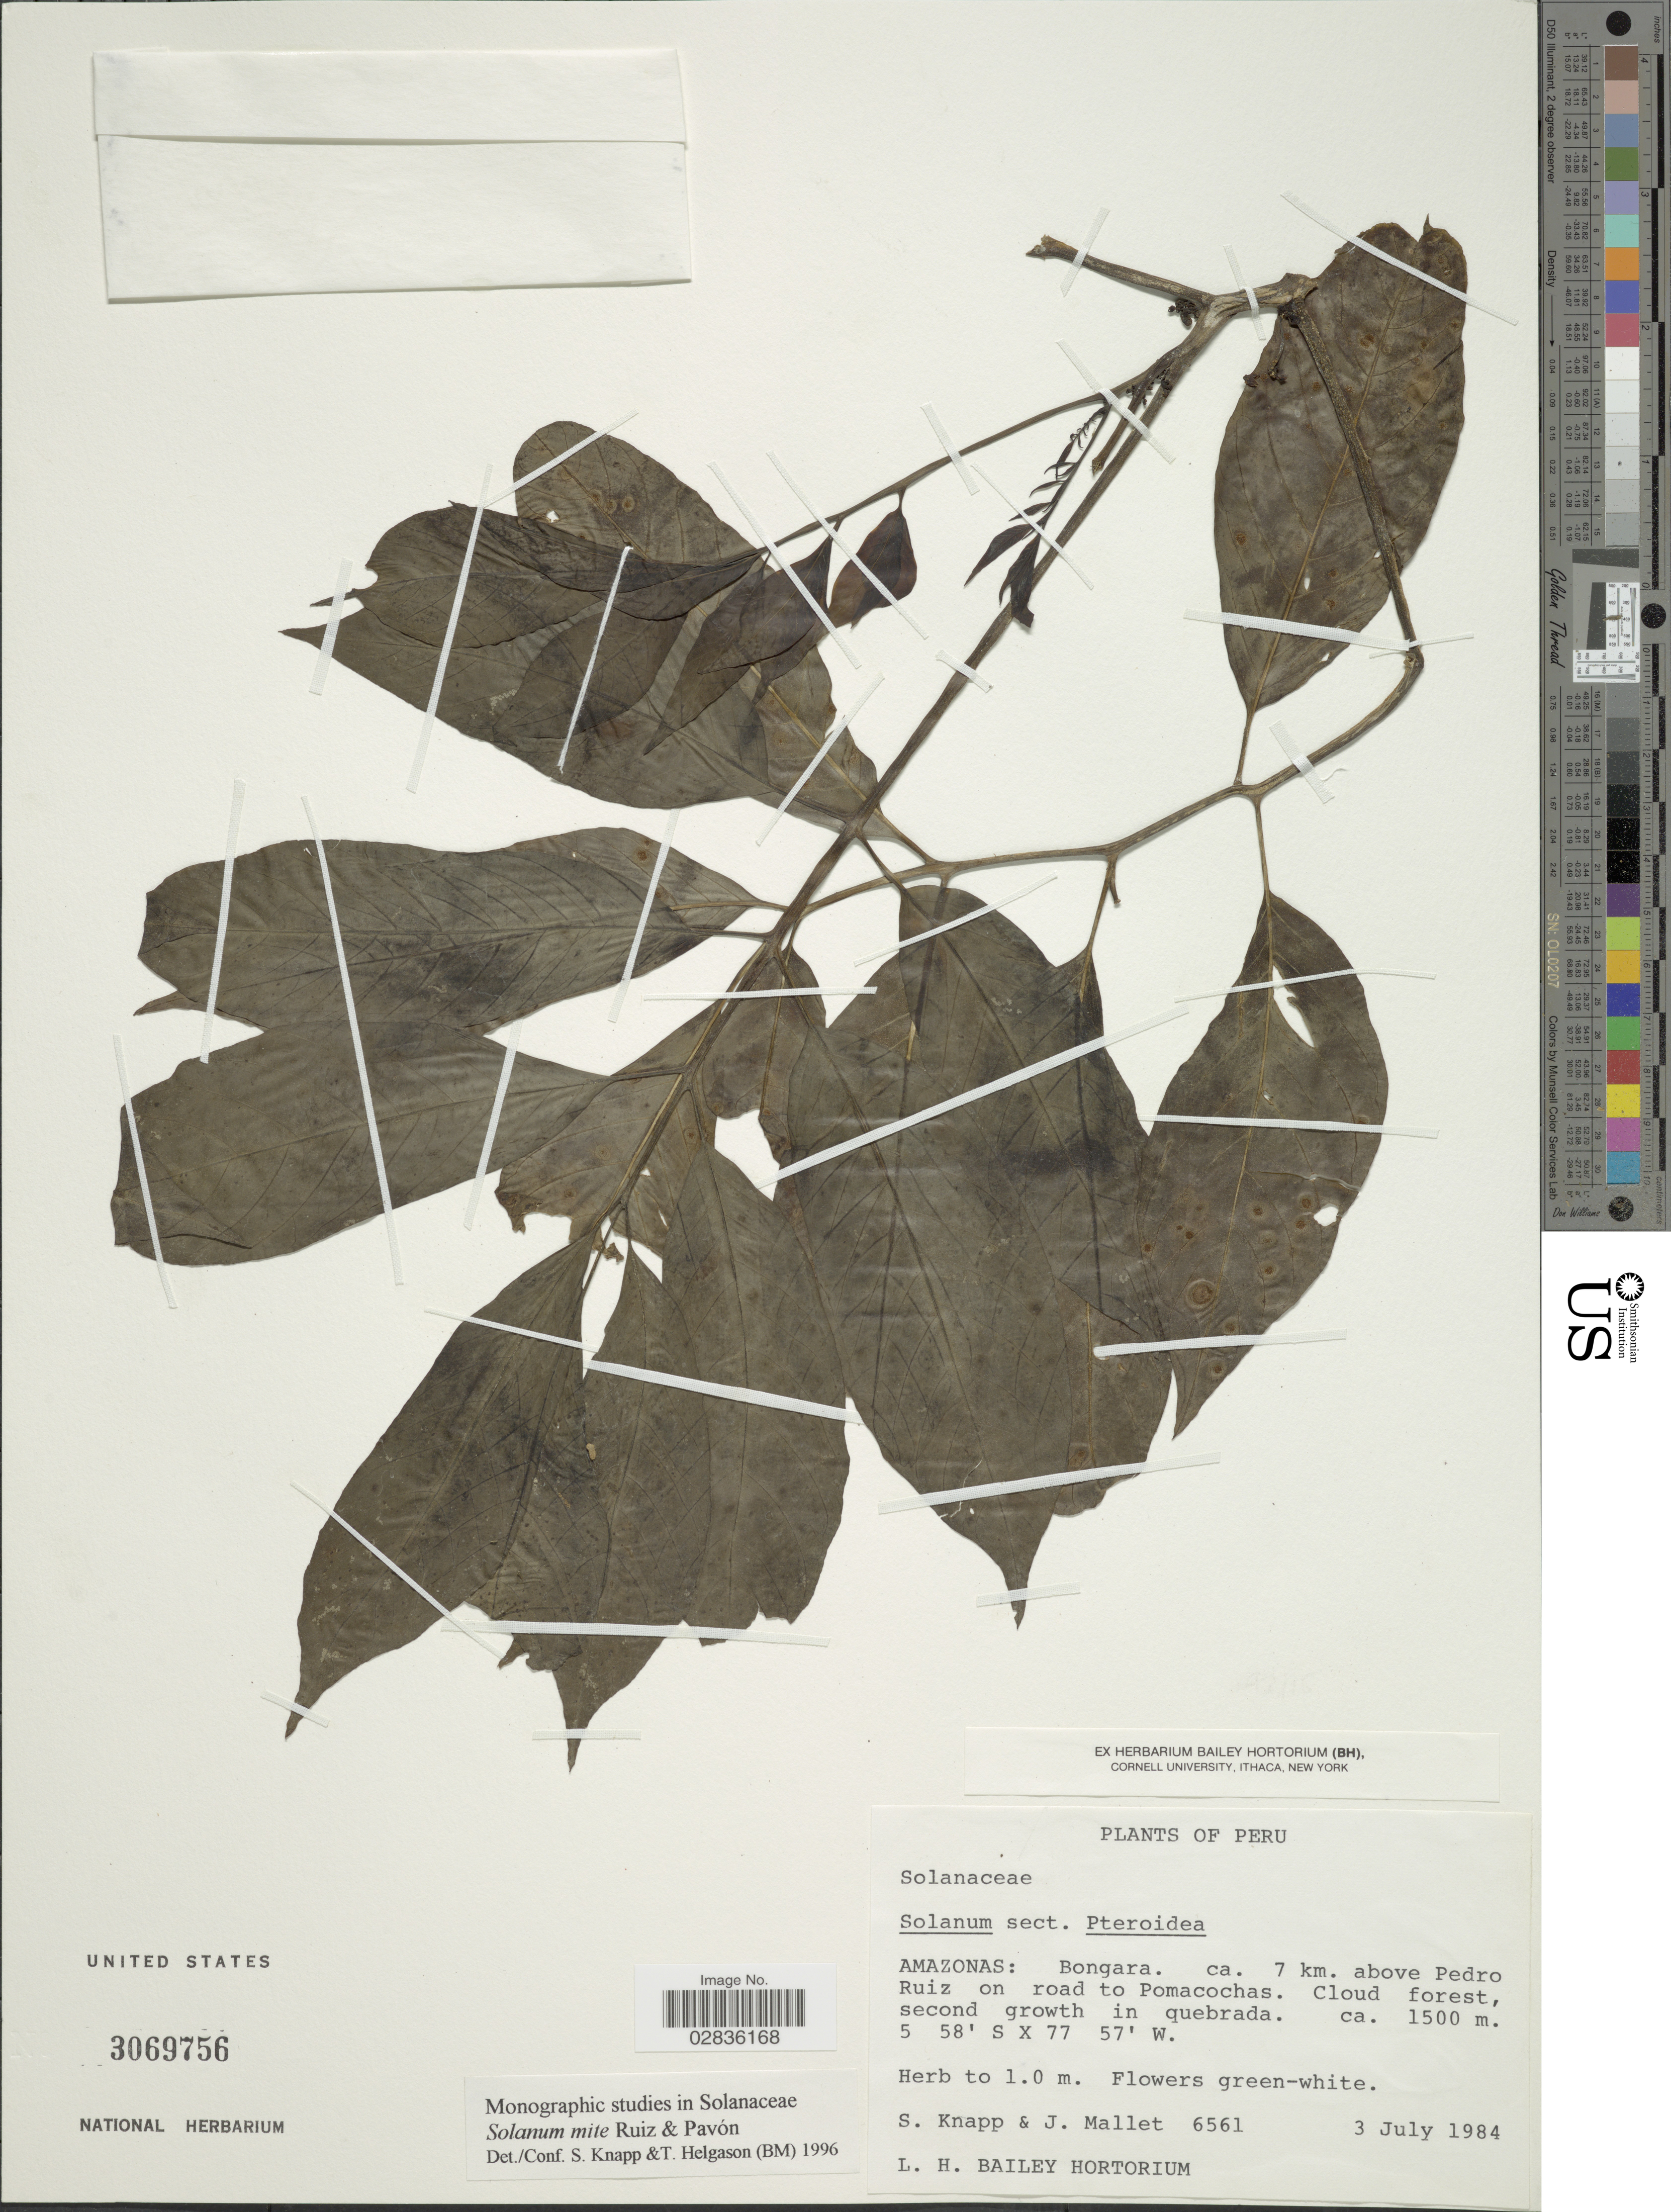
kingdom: Plantae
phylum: Tracheophyta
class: Magnoliopsida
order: Solanales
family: Solanaceae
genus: Solanum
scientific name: Solanum mite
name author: Ruiz & Pav.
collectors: S. Knapp & J. Mallet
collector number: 6561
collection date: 1984-07-03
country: Peru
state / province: Amazonas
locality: Bongara. ca. 7 km. above Pedro Ruiz on road to Pomacochas.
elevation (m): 1500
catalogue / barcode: US 3069756